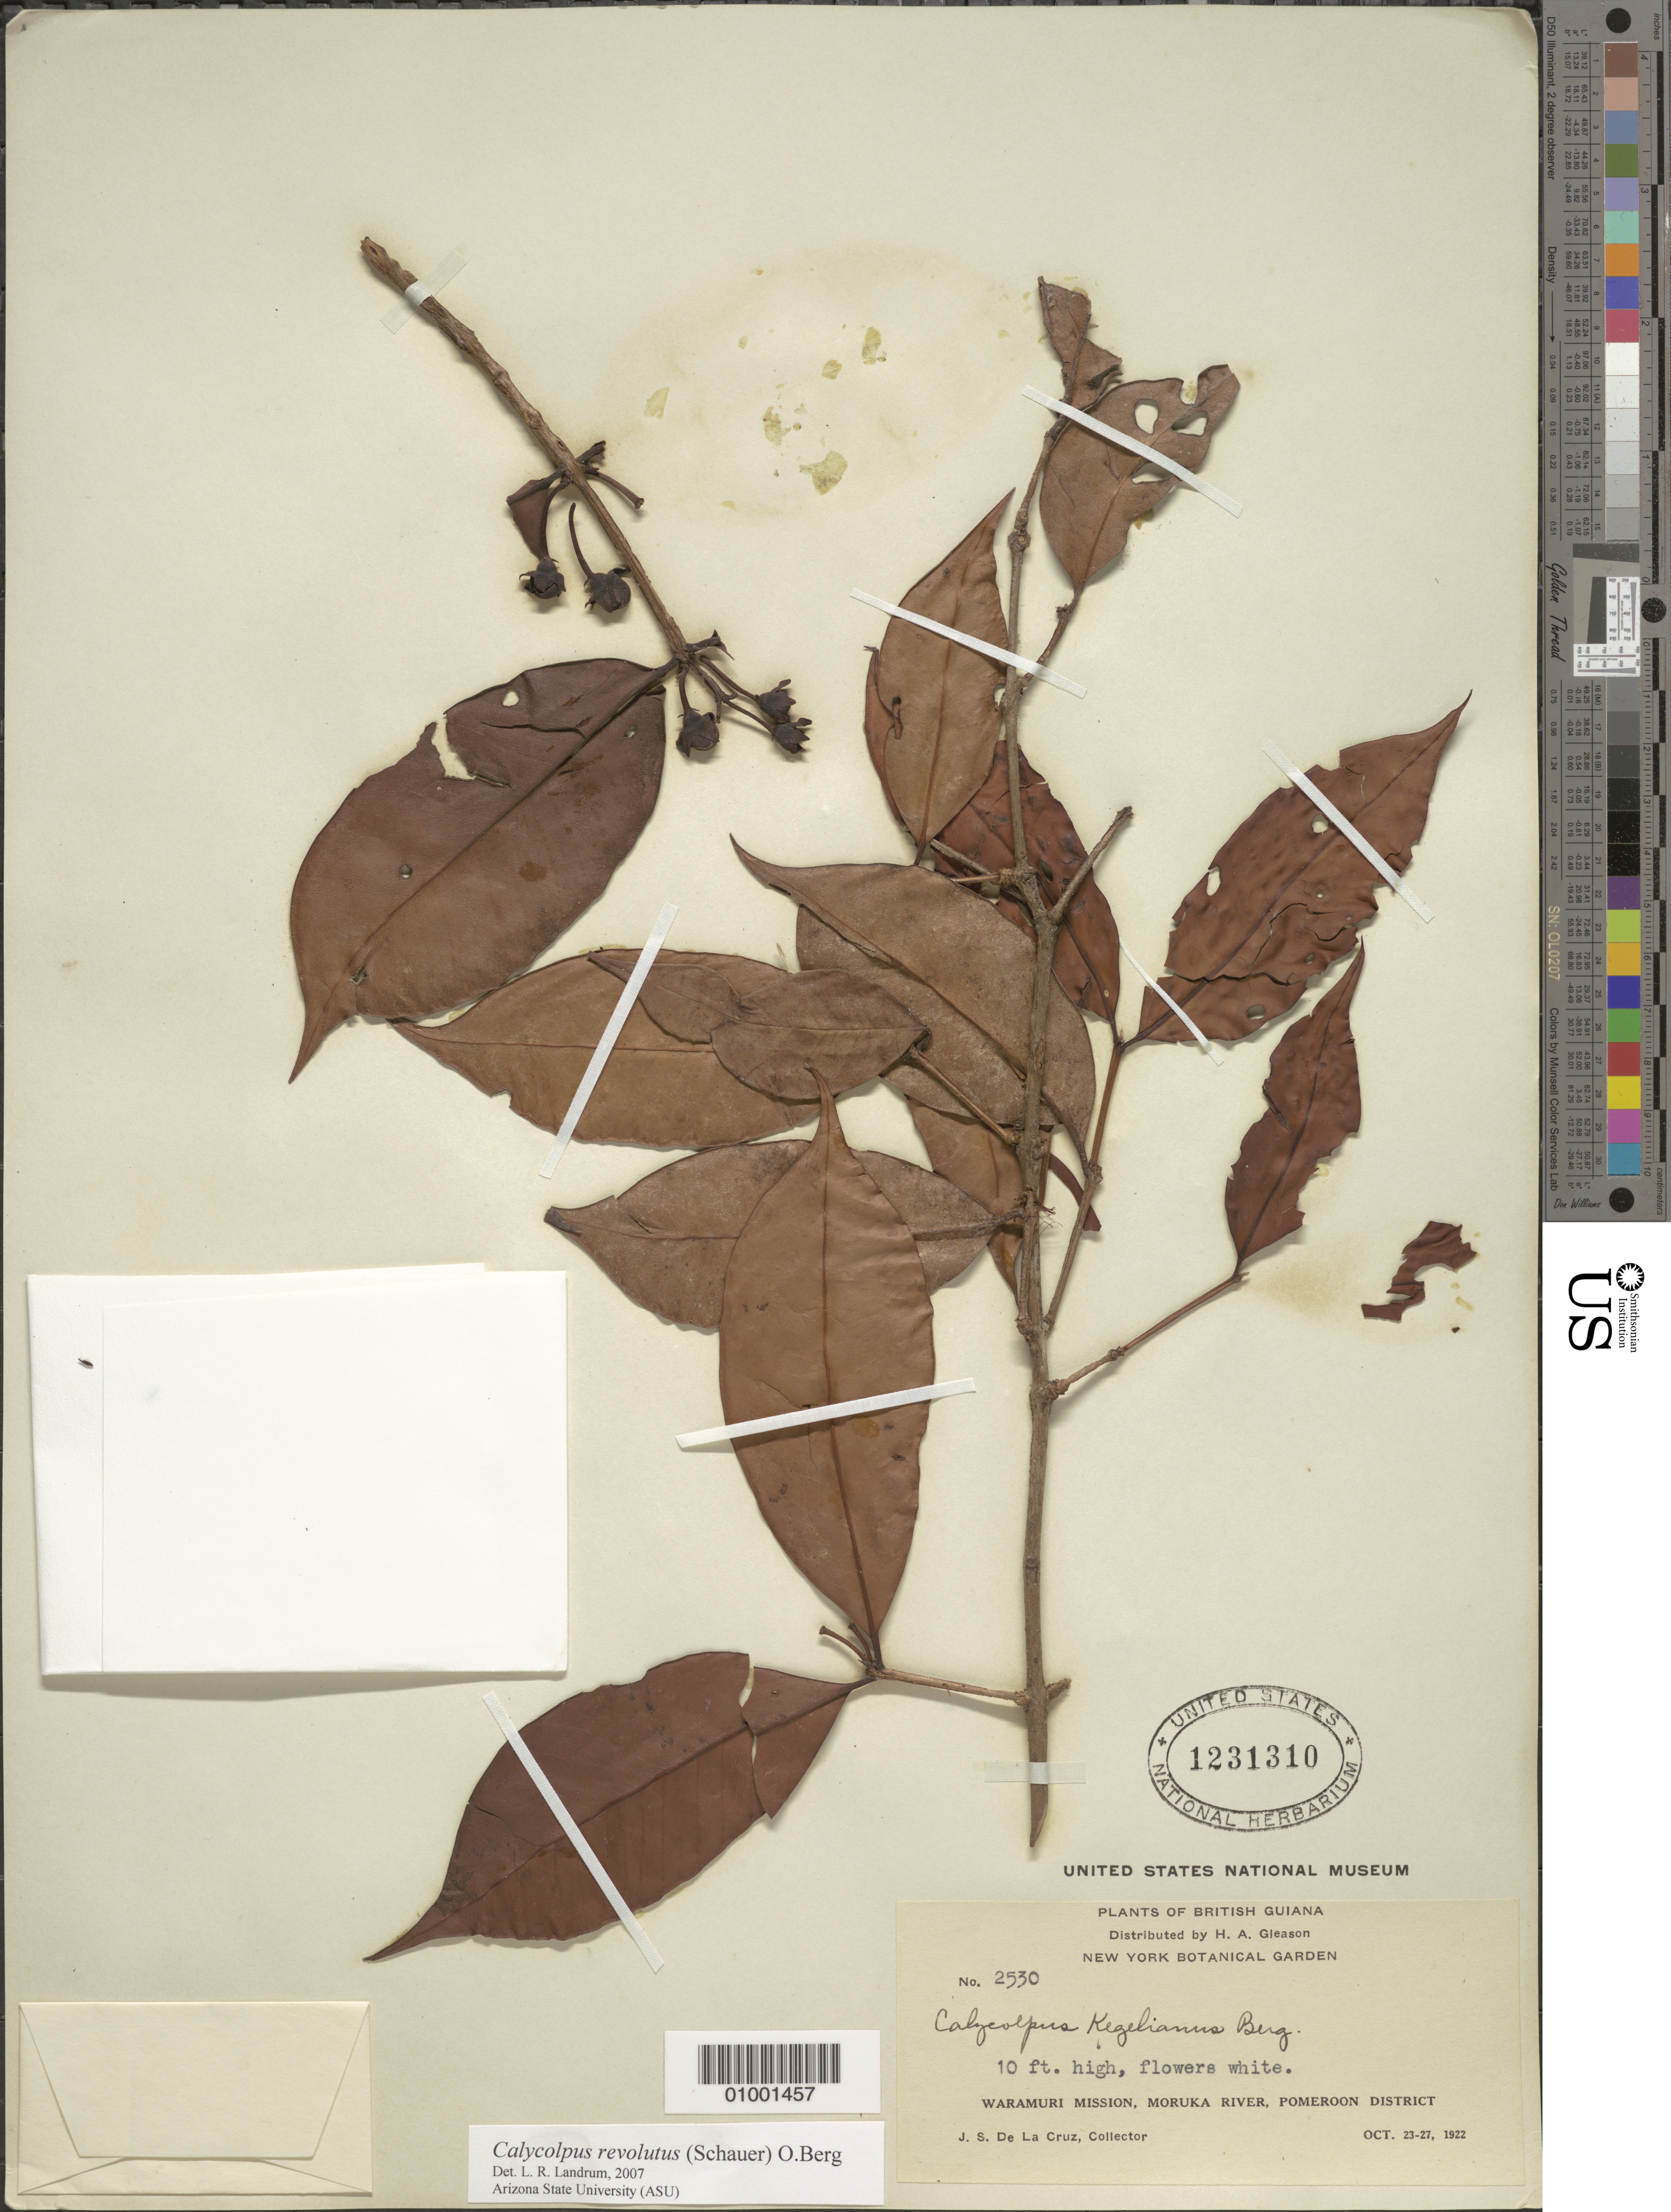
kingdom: Plantae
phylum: Tracheophyta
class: Magnoliopsida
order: Myrtales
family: Myrtaceae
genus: Calycolpus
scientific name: Calycolpus revolutus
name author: (Schauer) O. Berg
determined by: Landrum, L. R.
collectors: J. S. de la Cruz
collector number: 2530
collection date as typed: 23-Oct-22 to 27-Oct-22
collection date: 1922-10-23/1922-10-27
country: Guyana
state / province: Pomeroon-Supenaam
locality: Waramuri Mission, Moruka R., Pomeroon Dist.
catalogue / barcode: US 1231310